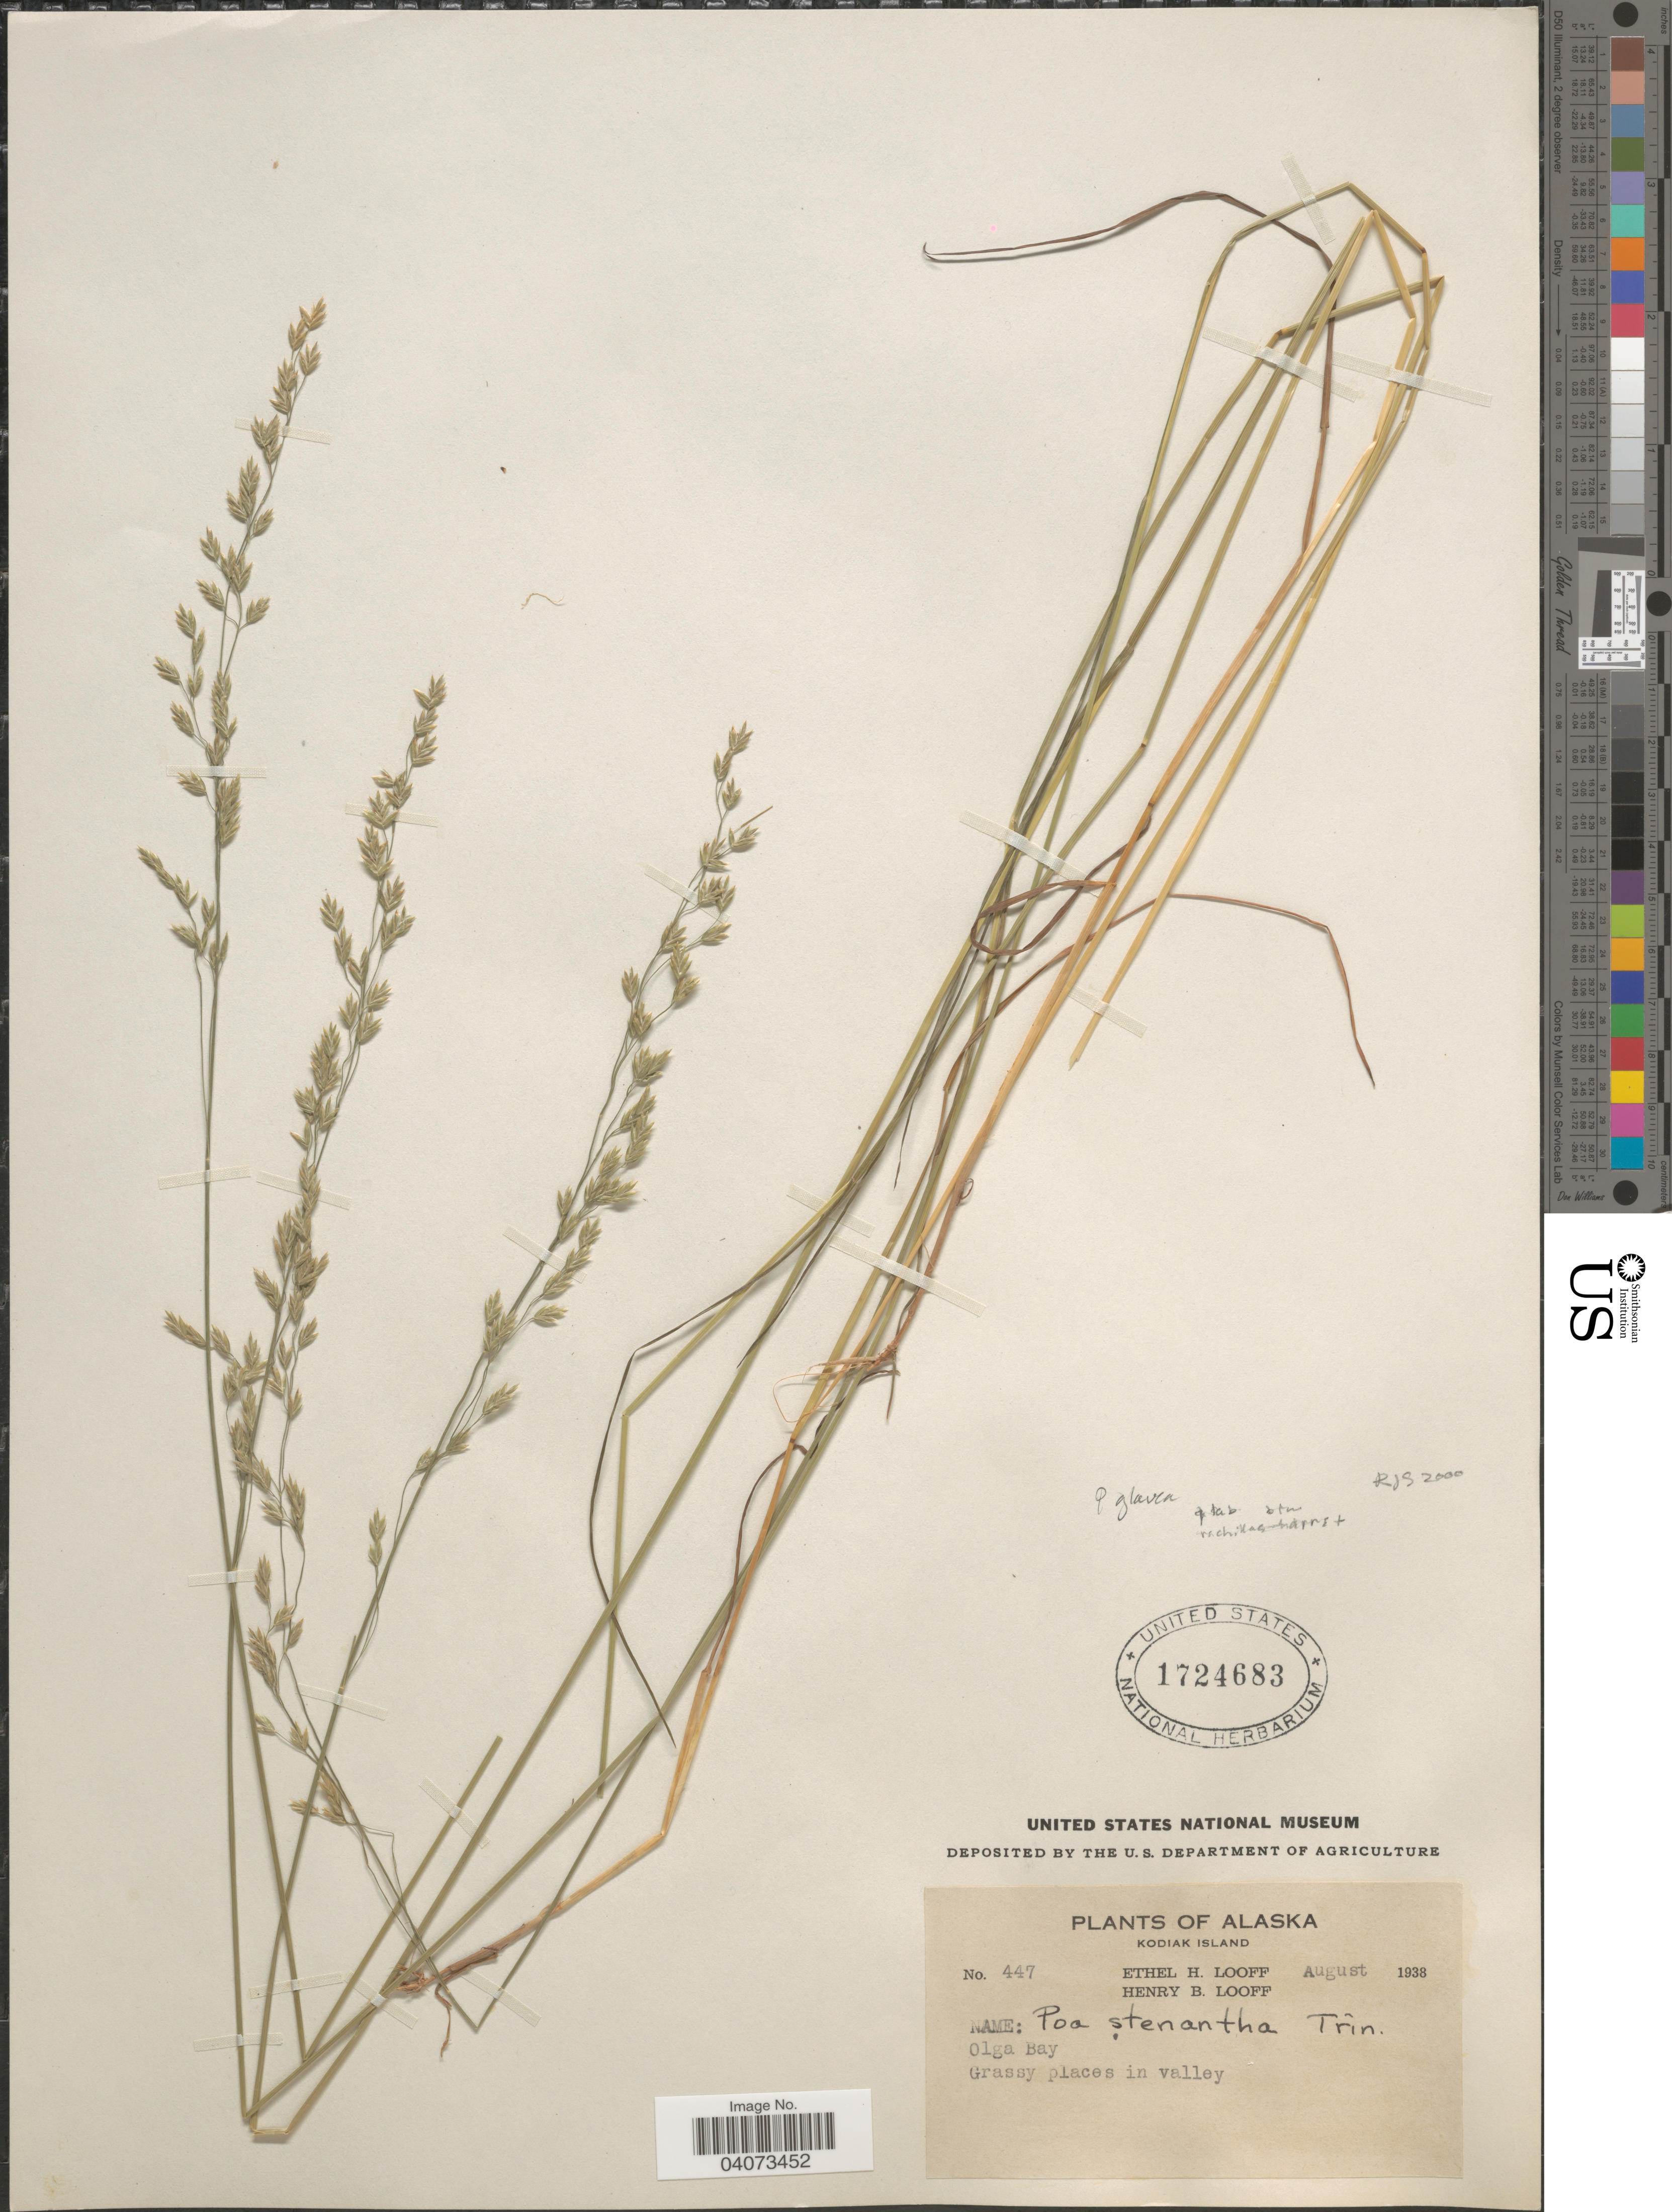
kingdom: Plantae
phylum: Tracheophyta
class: Liliopsida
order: Poales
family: Poaceae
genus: Poa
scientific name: Poa glauca fo. rotundata ined.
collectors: E. Looff & H. Looff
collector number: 447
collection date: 1938-08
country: United States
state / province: Alaska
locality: Kodiak Island. Olga Bay.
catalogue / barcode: US 1724683